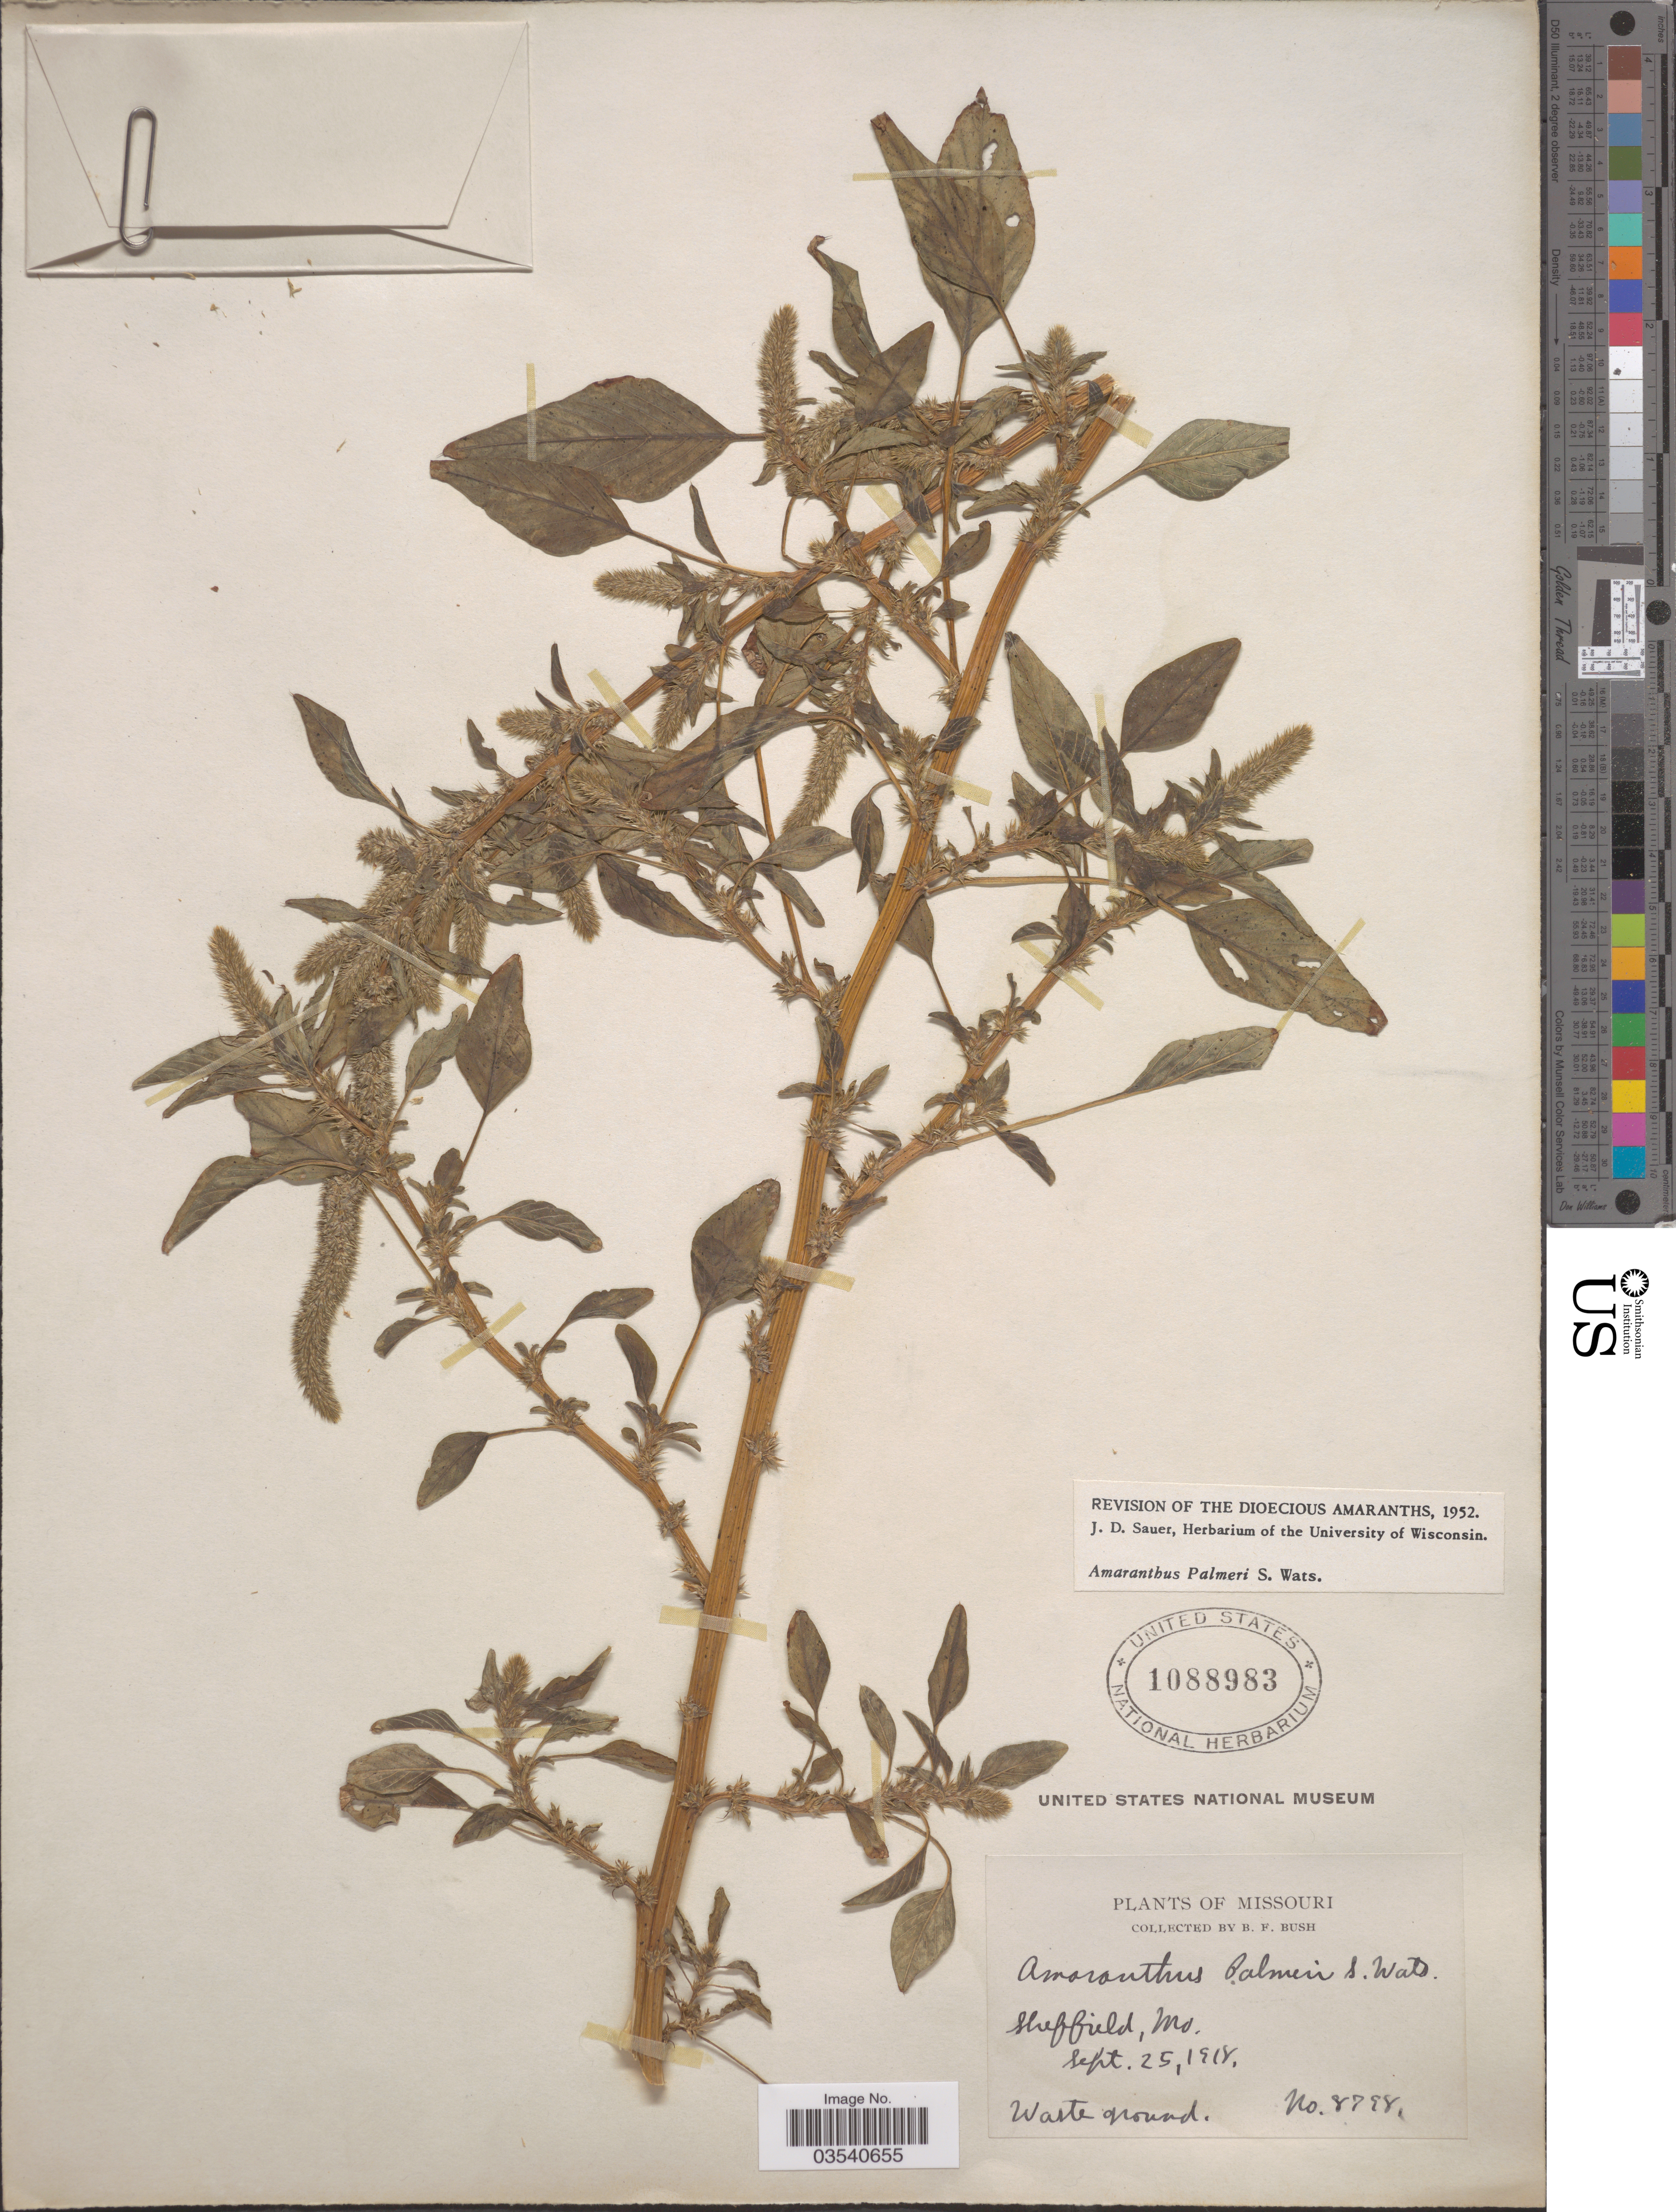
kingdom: Plantae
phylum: Tracheophyta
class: Magnoliopsida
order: Caryophyllales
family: Amaranthaceae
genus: Amaranthus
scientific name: Amaranthus palmeri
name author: S. Watson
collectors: B. F. Bush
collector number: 8798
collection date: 1918-09-25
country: United States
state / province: Missouri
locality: Sheffield.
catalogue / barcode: US 1088983